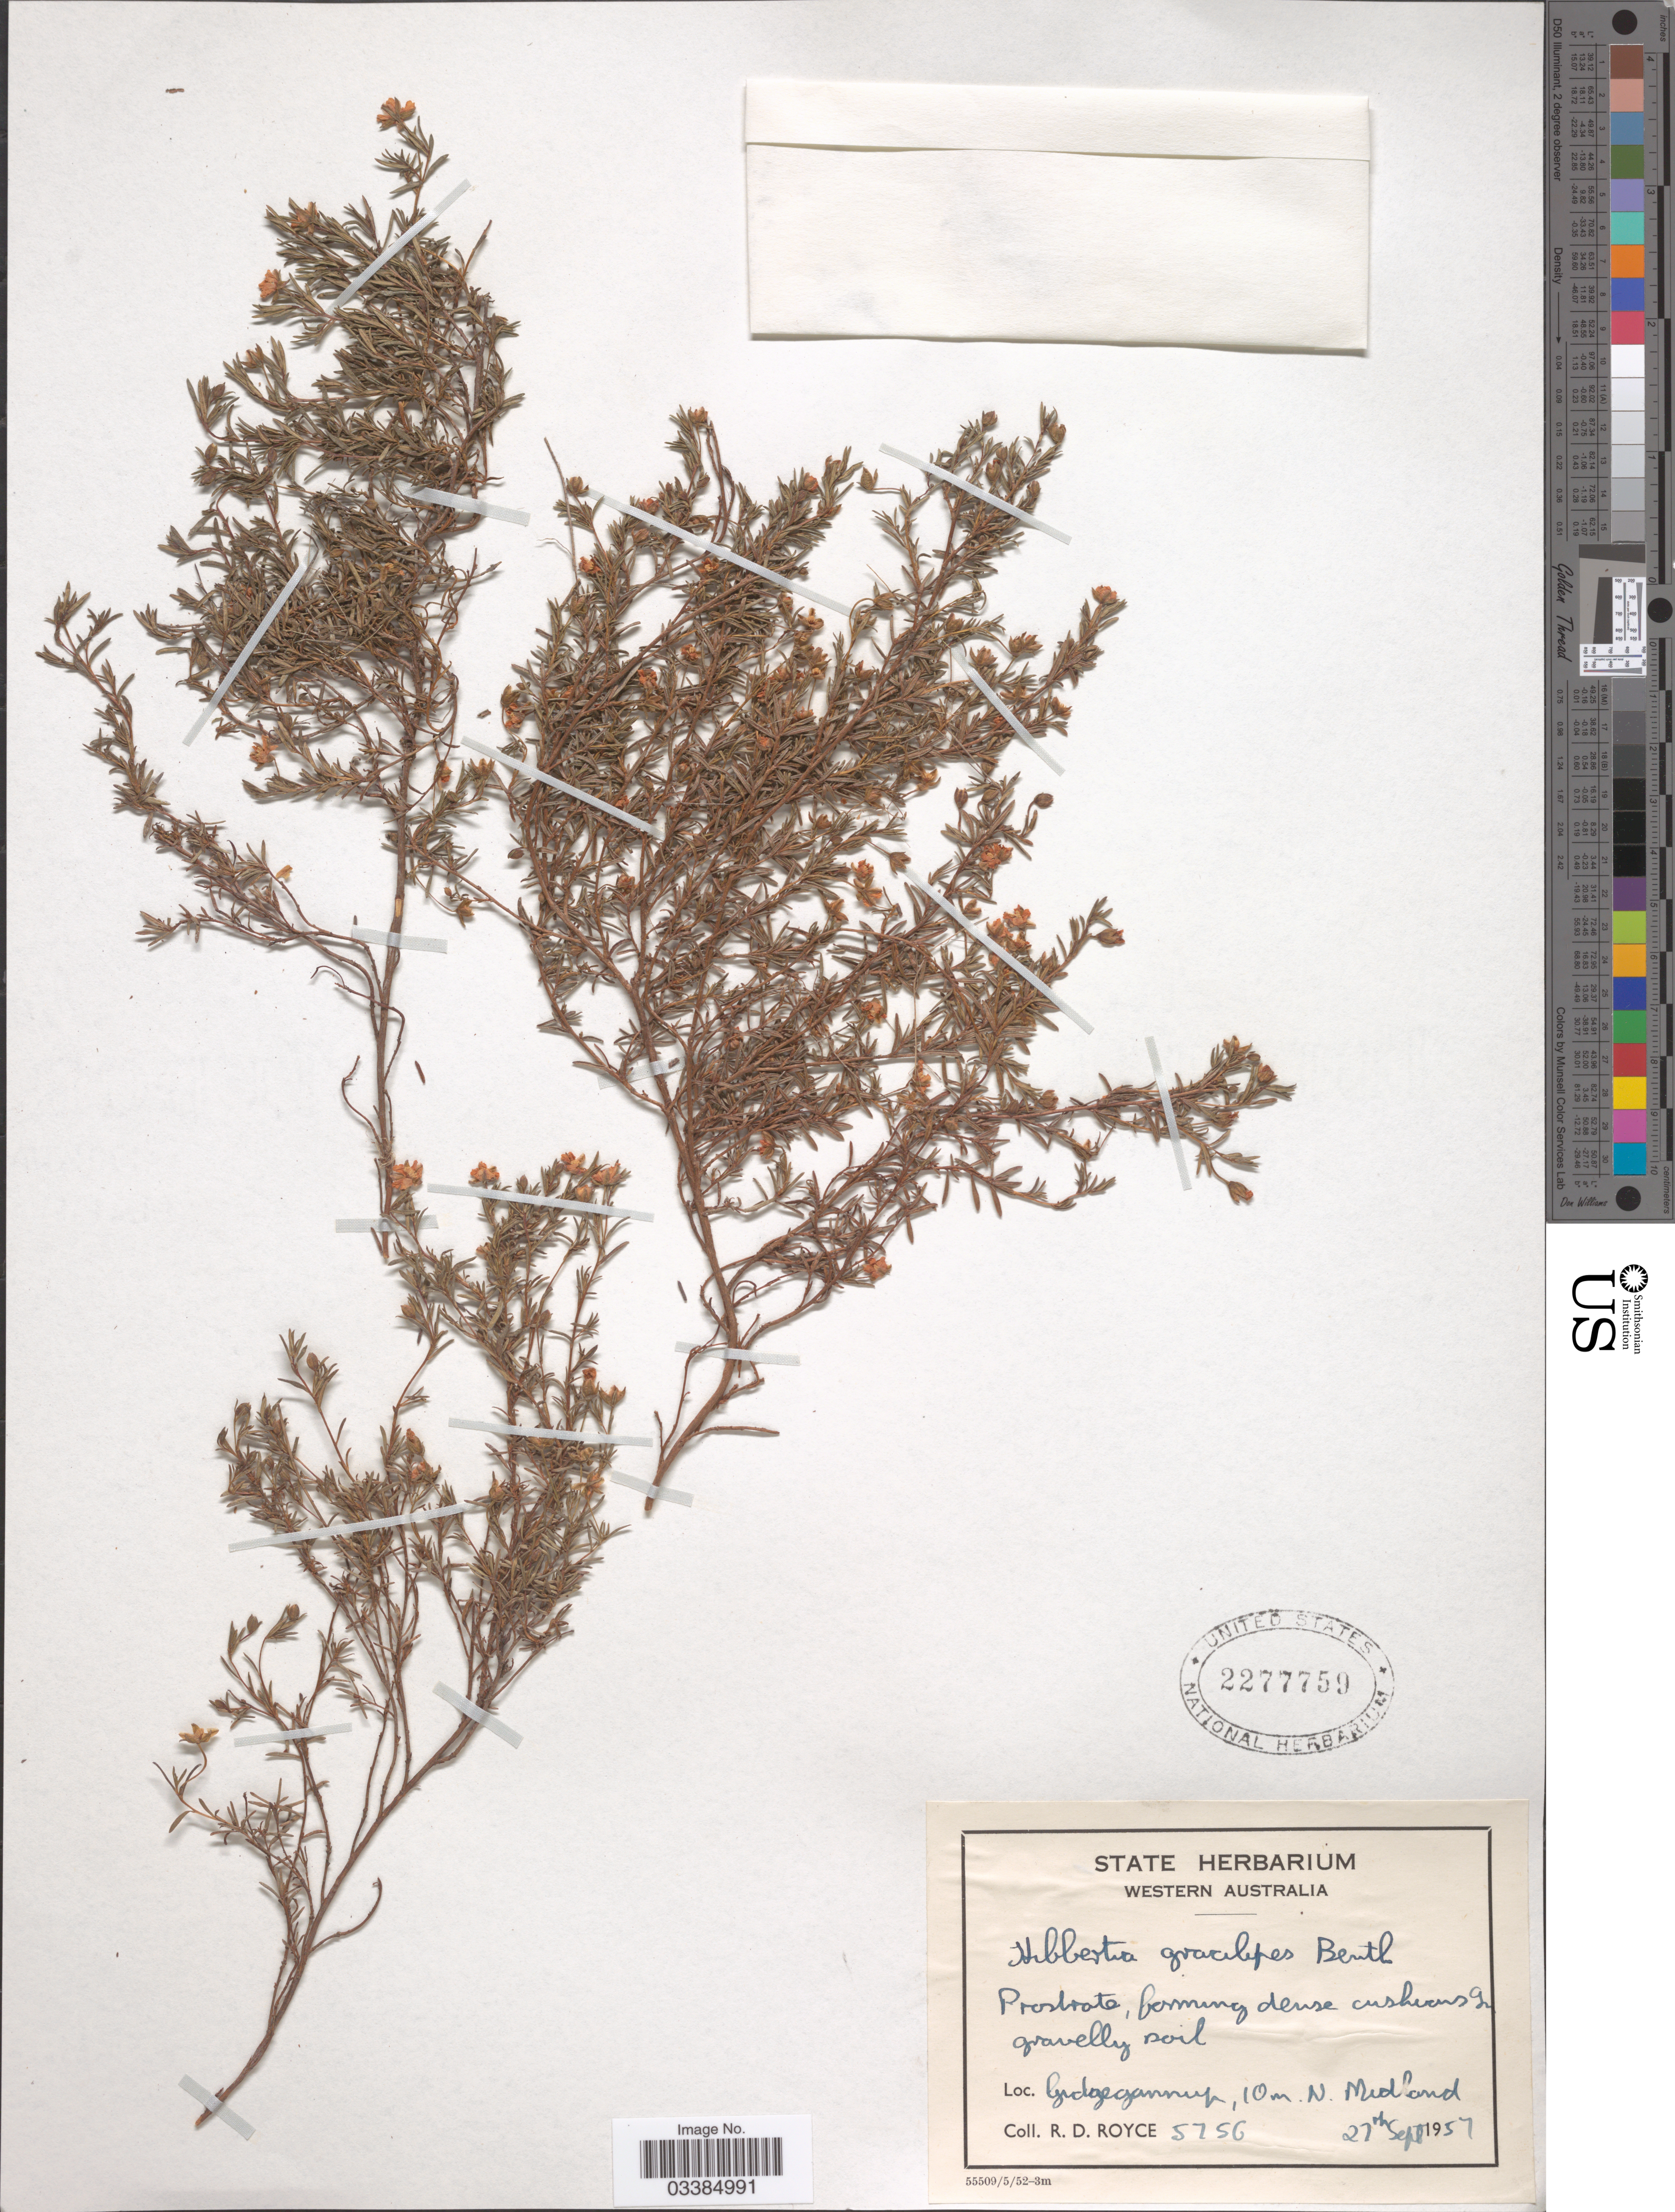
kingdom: Plantae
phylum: Tracheophyta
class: Magnoliopsida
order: Dilleniales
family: Dilleniaceae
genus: Hibbertia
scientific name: Hibbertia gracilipes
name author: Benth.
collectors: R. Royce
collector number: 5756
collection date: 1957-09-27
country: Australia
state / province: Western Australia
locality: Gidgegannup, 10 mi. N. Midland.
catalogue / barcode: US 2277759